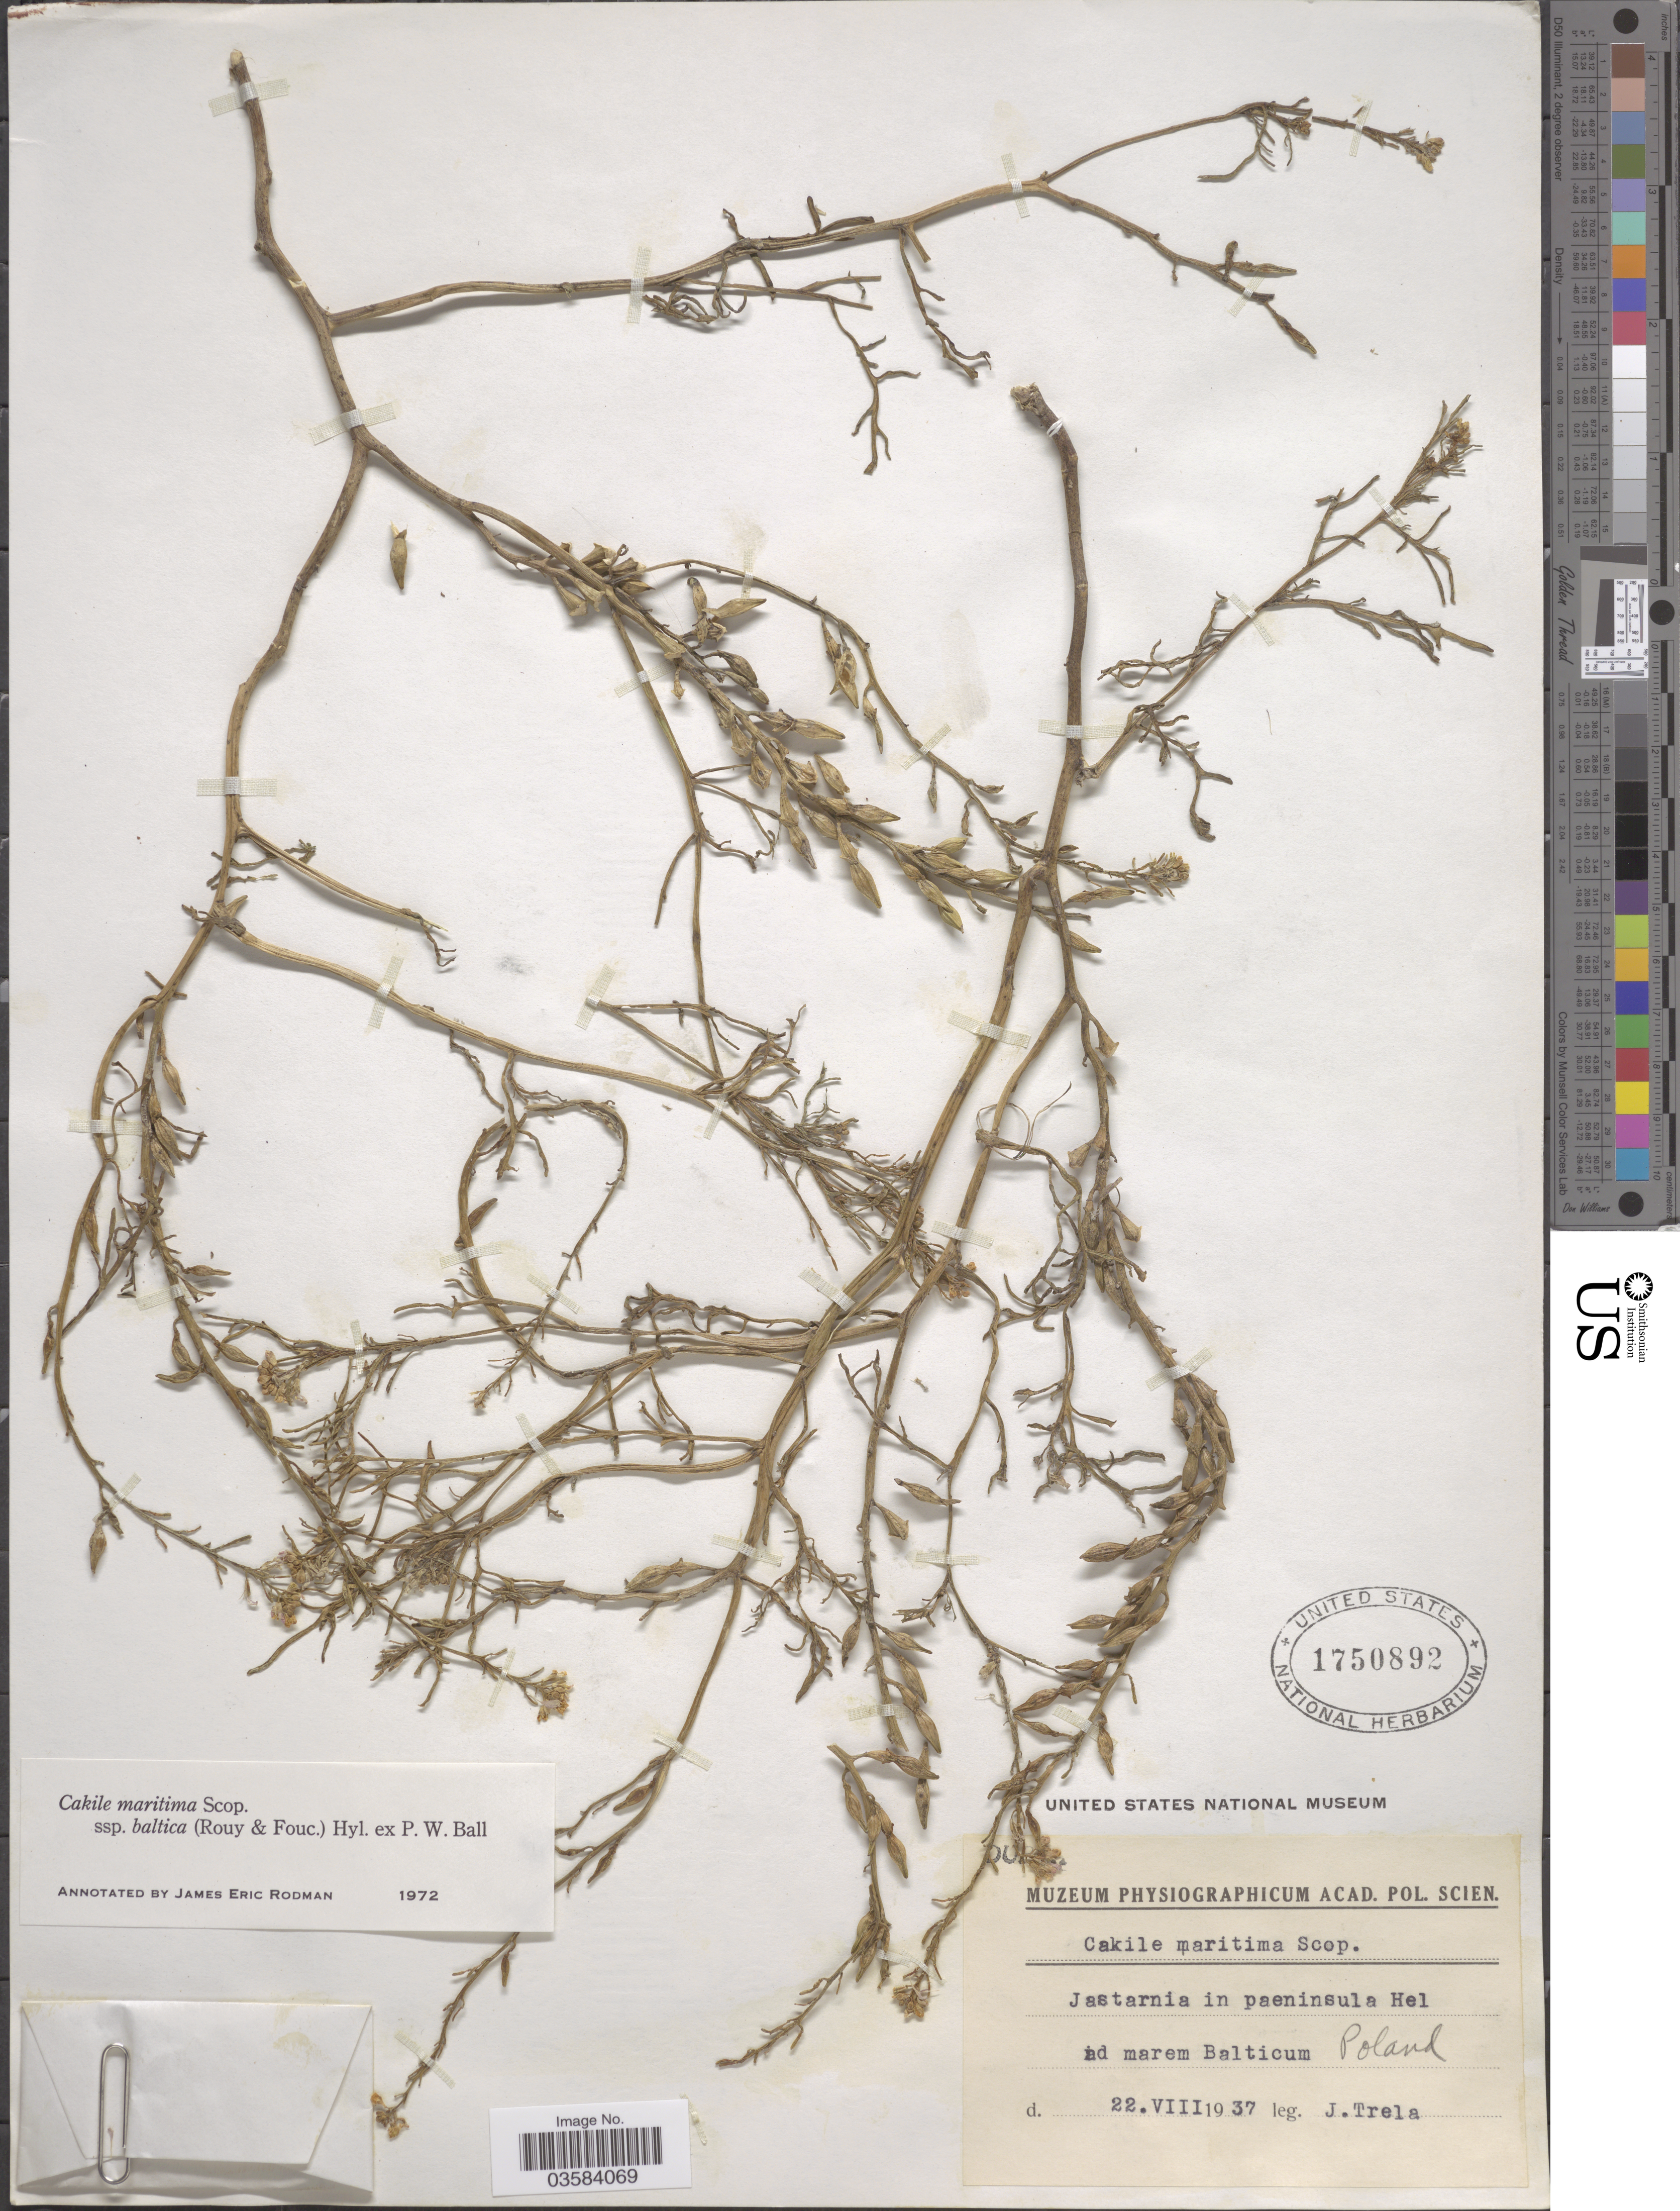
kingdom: Plantae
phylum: Tracheophyta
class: Magnoliopsida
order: Brassicales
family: Brassicaceae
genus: Cakile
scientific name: Cakile maritima subsp. baltica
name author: (Rouy & Foucaud) Hyl. ex P.W. Ball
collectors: J. Trela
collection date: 1937-08-22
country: Poland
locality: Jastarnia in paeninsula Hel ad marem Balticum.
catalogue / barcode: US 1750892